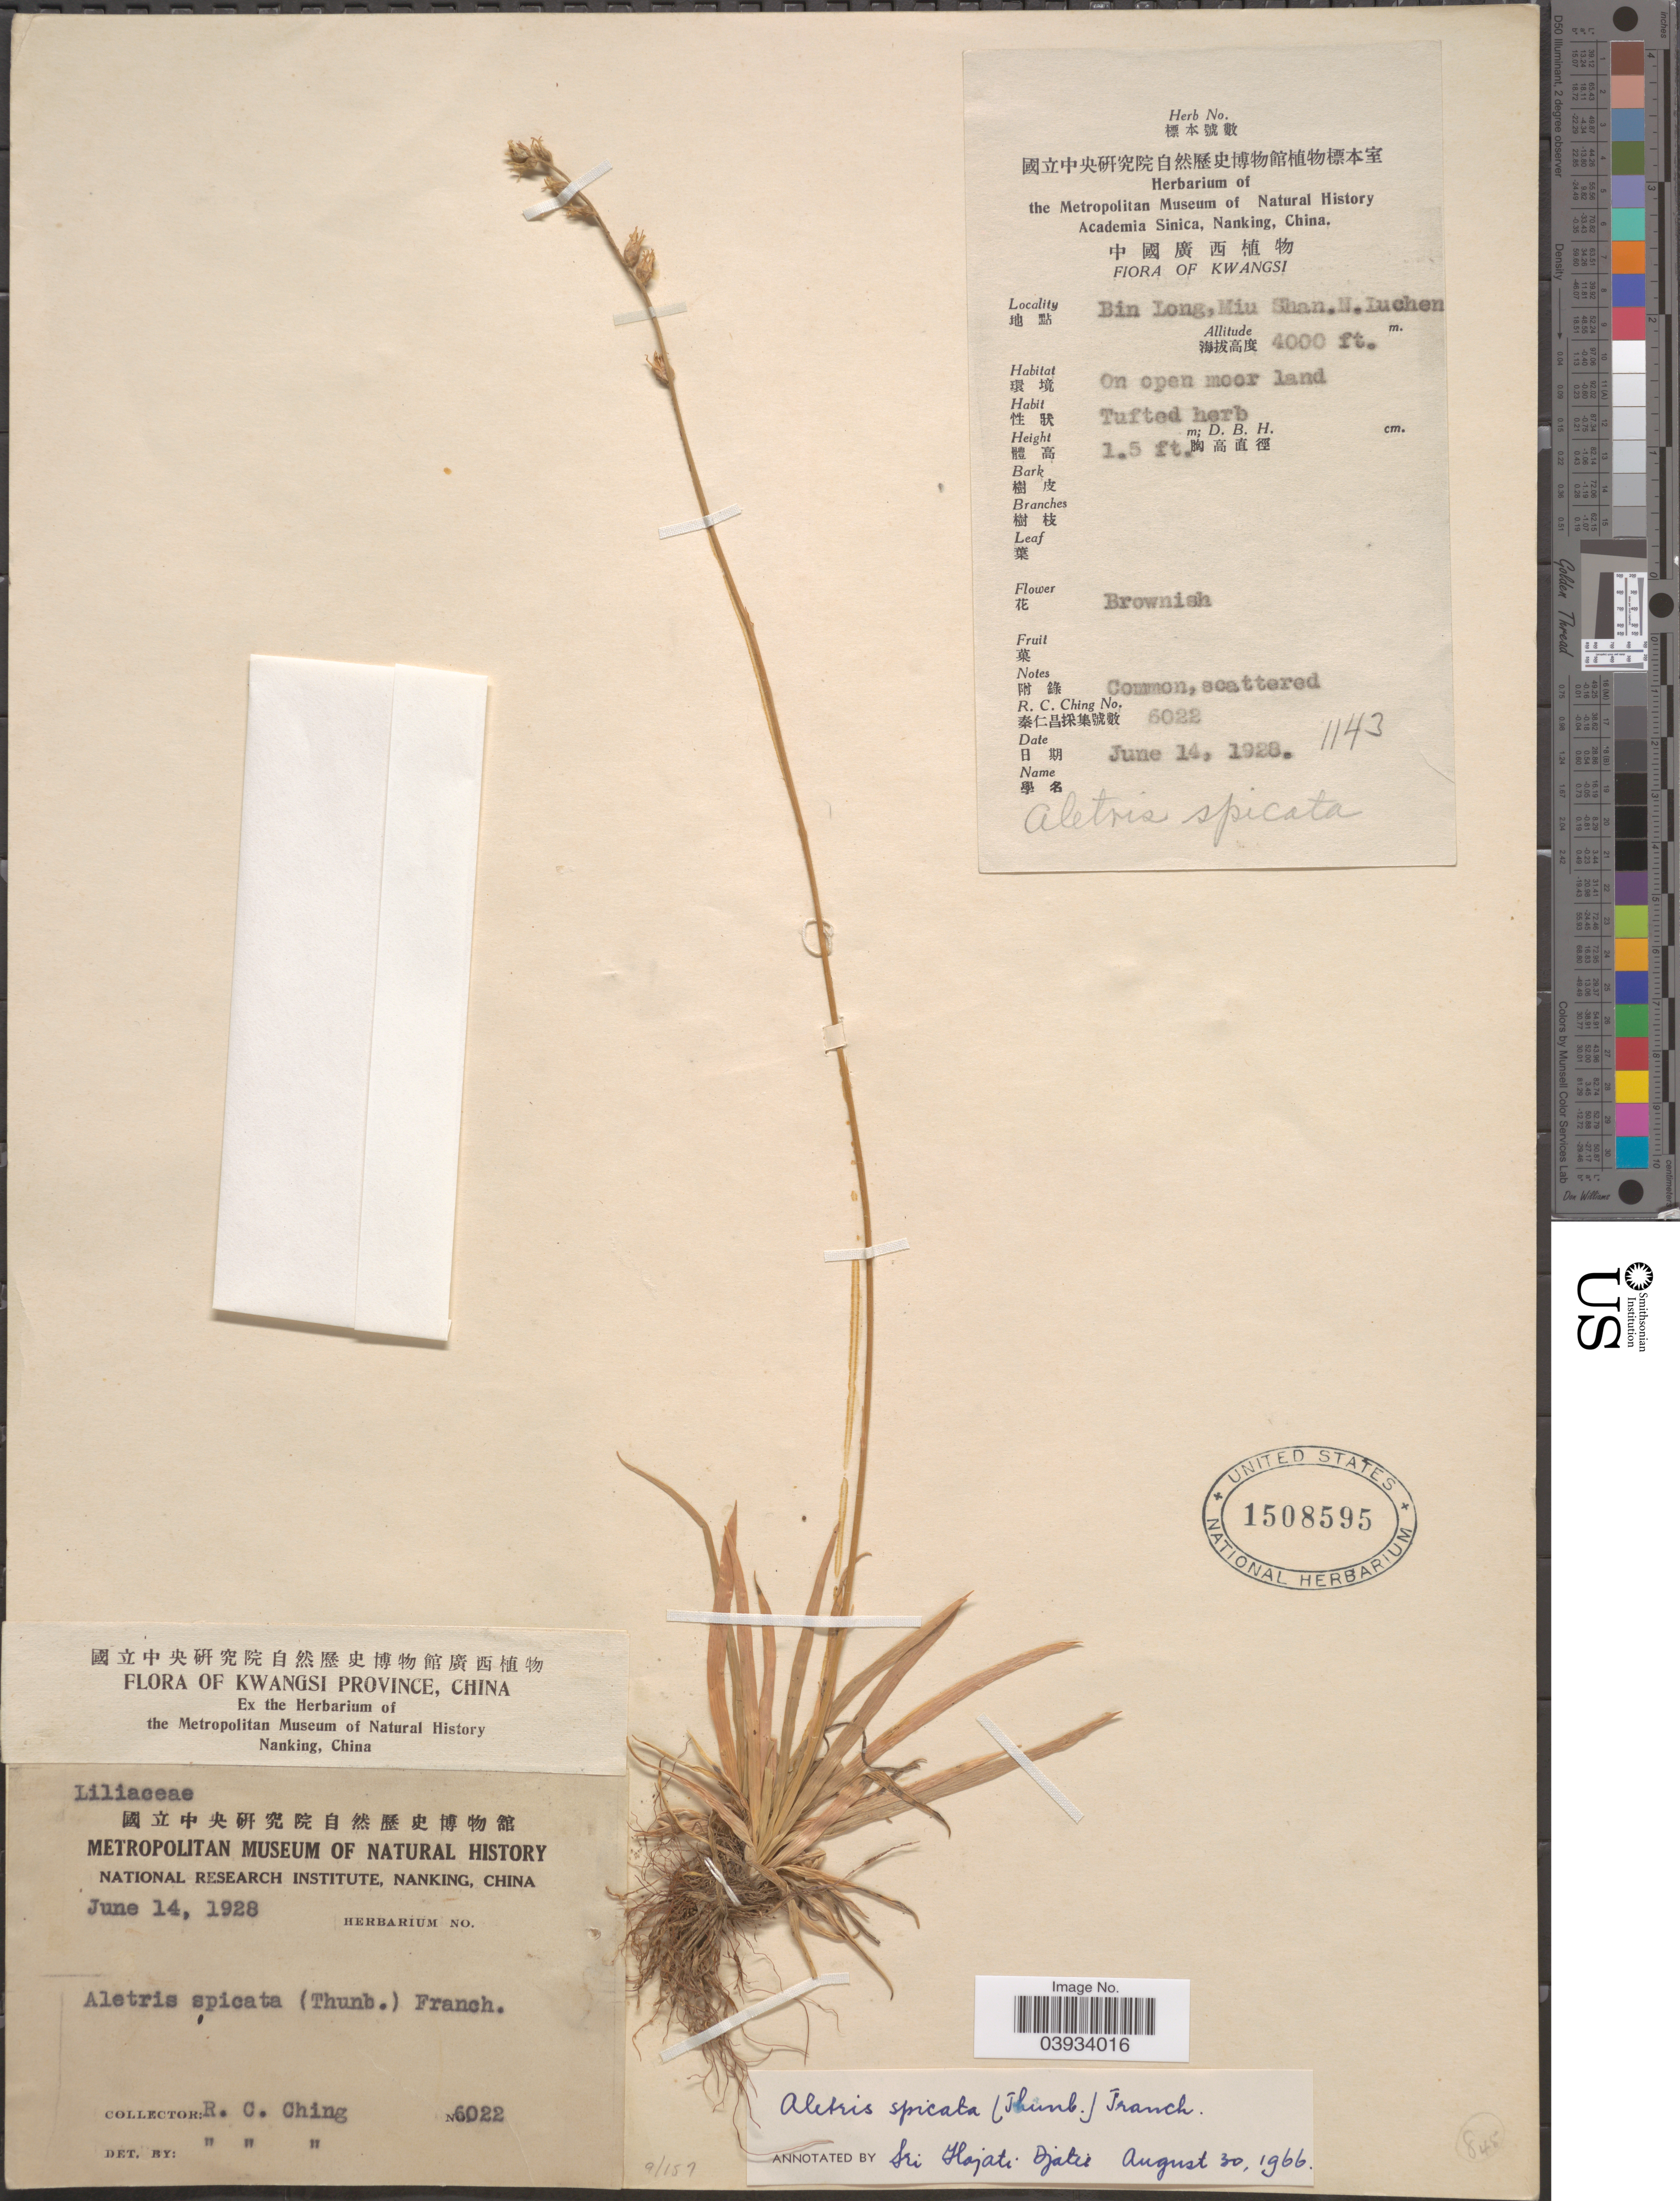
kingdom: Plantae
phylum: Tracheophyta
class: Liliopsida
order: Dioscoreales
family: Nartheciaceae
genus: Aletris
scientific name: Aletris spicata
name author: (Thunb.) Franch.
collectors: R. C. Ching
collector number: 6022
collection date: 1928-06-14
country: China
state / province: Guangxi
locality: Kwangsi Province. Bin Long, Miu Shan. N. Luchen.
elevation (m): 1219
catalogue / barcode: US 1508595